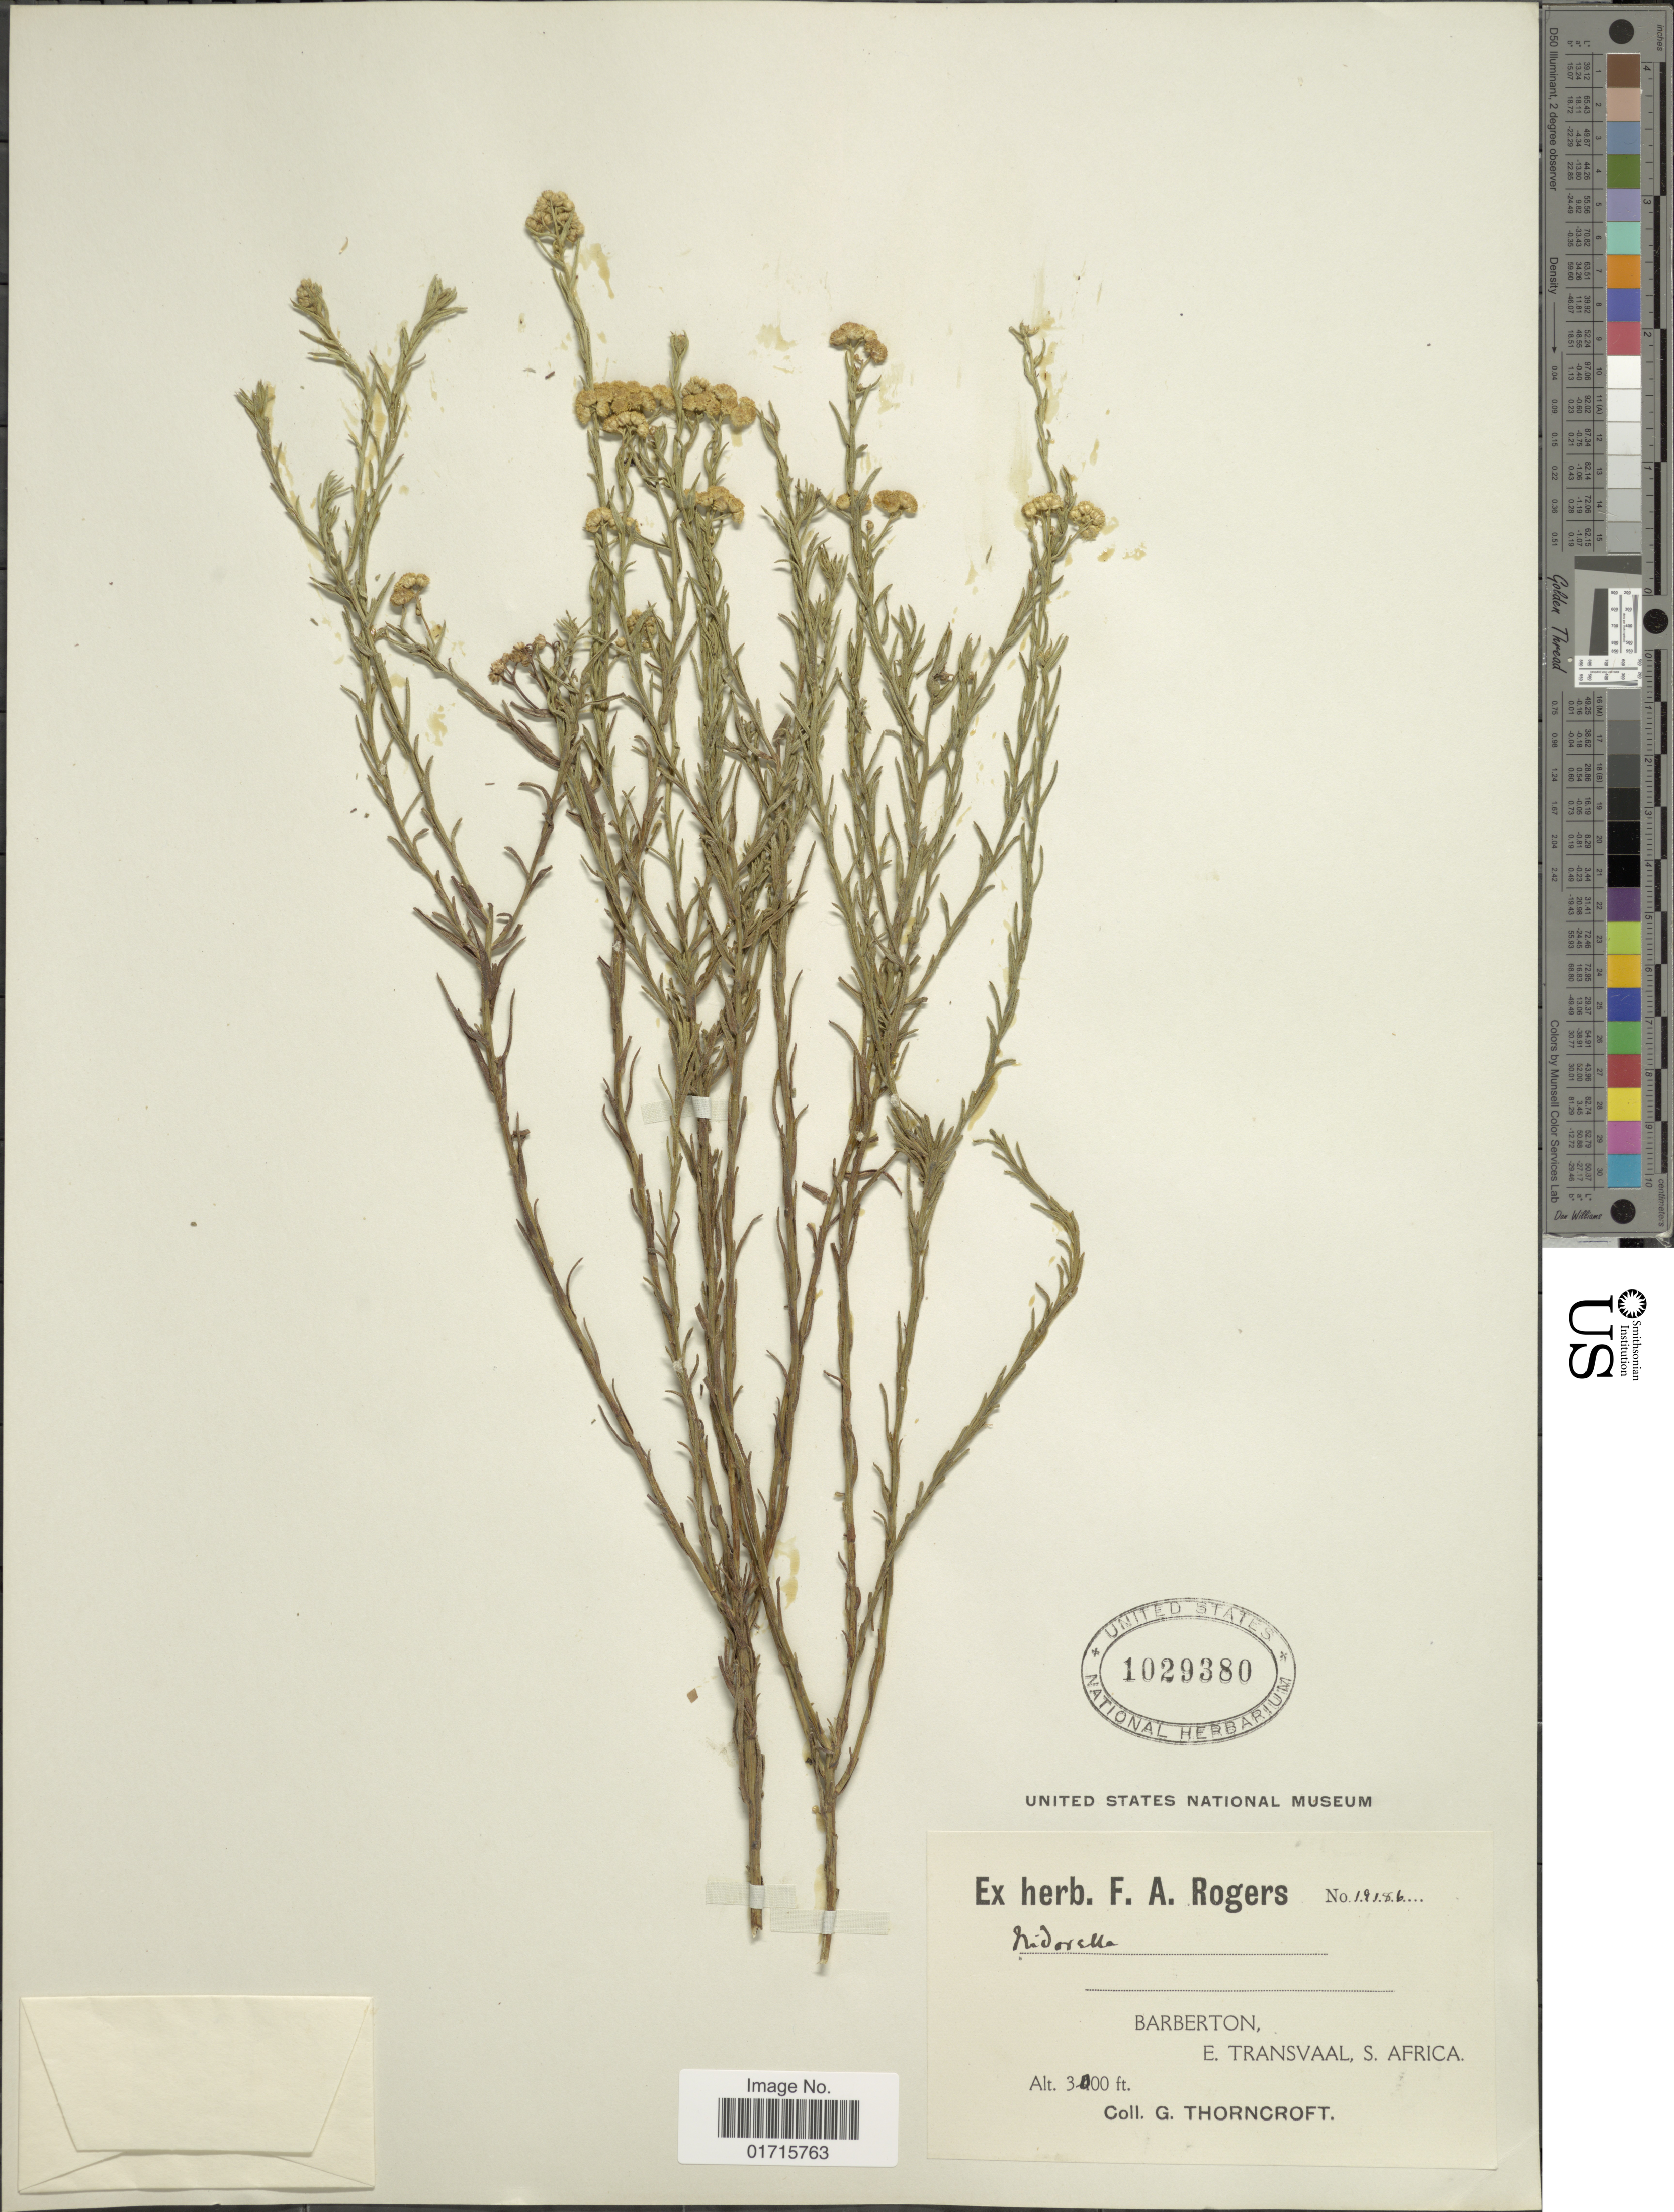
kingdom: Plantae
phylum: Tracheophyta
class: Magnoliopsida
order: Asterales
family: Asteraceae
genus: Nidorella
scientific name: Nidorella sp.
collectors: G. Thorncroft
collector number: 19186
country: South Africa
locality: Barberton, E. Transvaal, S. Africa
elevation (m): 914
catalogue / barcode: US 1029380